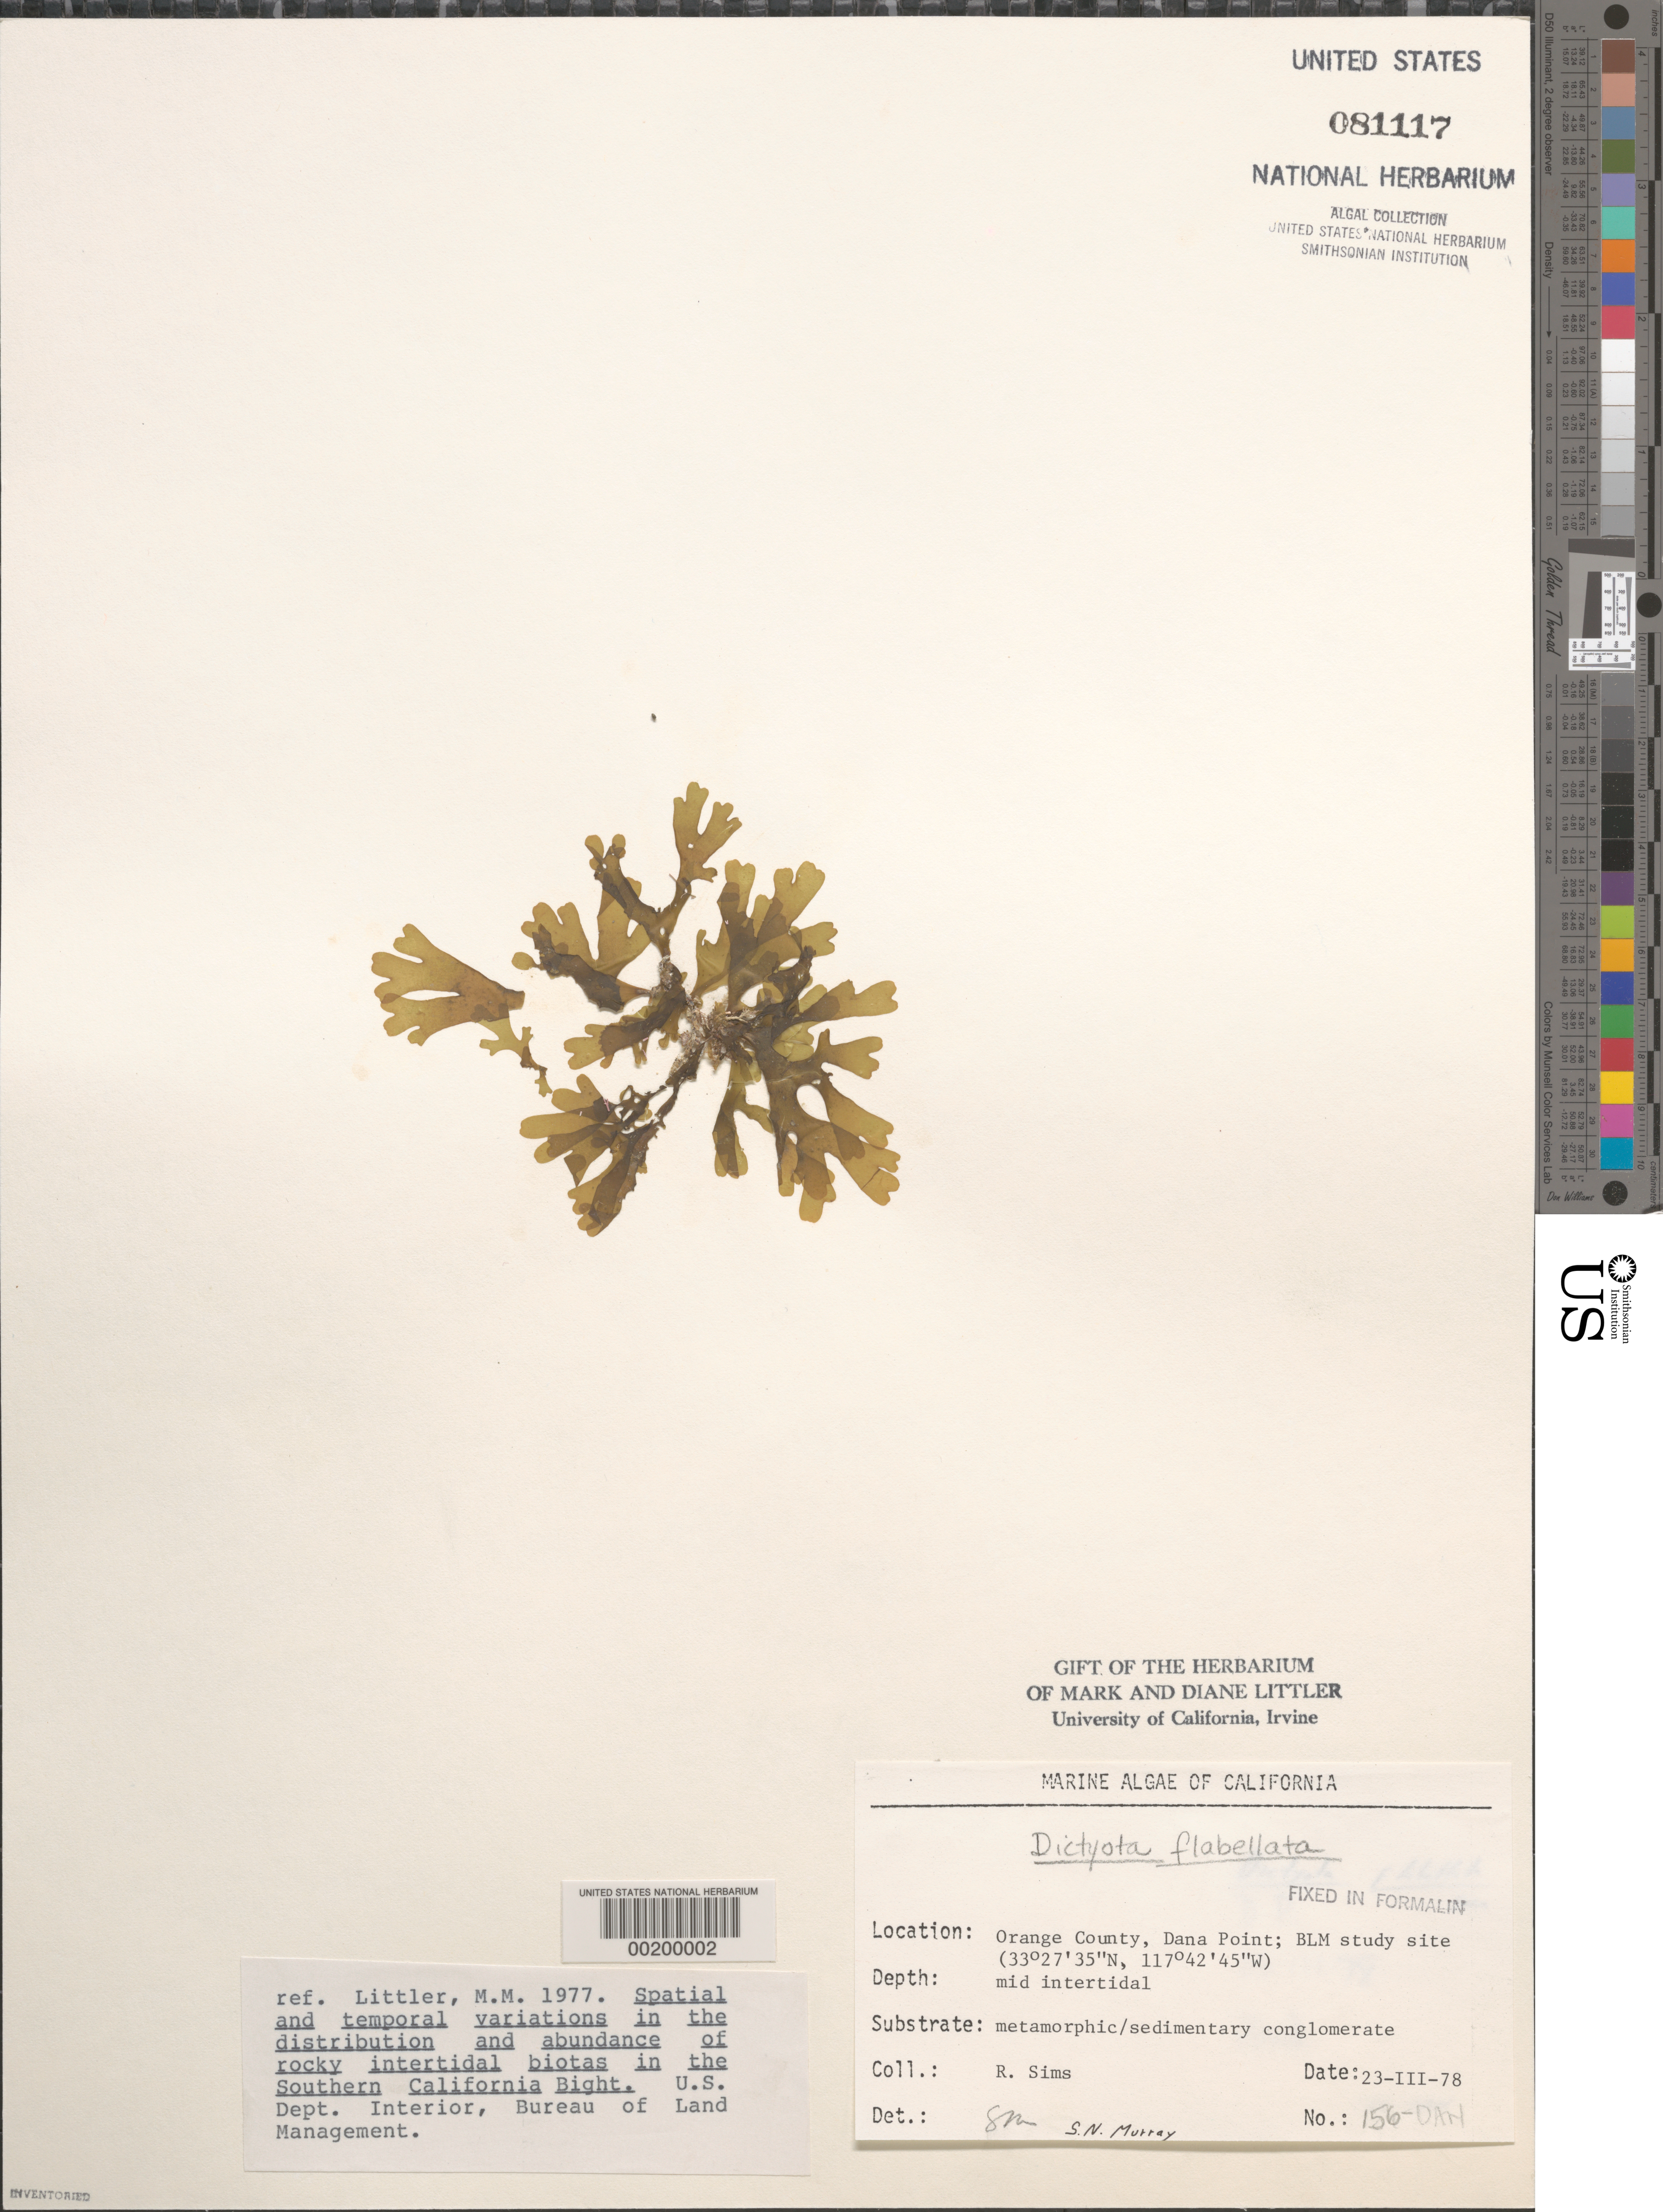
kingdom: Chromista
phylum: Ochrophyta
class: Phaeophyceae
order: Dictyotales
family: Dictyotaceae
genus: Dictyota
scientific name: Dictyota flabellata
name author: (Collins) Setch. & N.L. Gardner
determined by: Murray, S. N.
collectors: R. H. Sims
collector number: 156-DAN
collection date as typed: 23 Mar 1978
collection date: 1978-03-23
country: United States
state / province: California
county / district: Orange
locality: Dana Point, 1 km north of marina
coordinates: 33 27'35"N, 117 42'45"W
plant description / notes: BLM-SOCALBIGHT Rocky Intertidal Survey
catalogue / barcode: US 81117